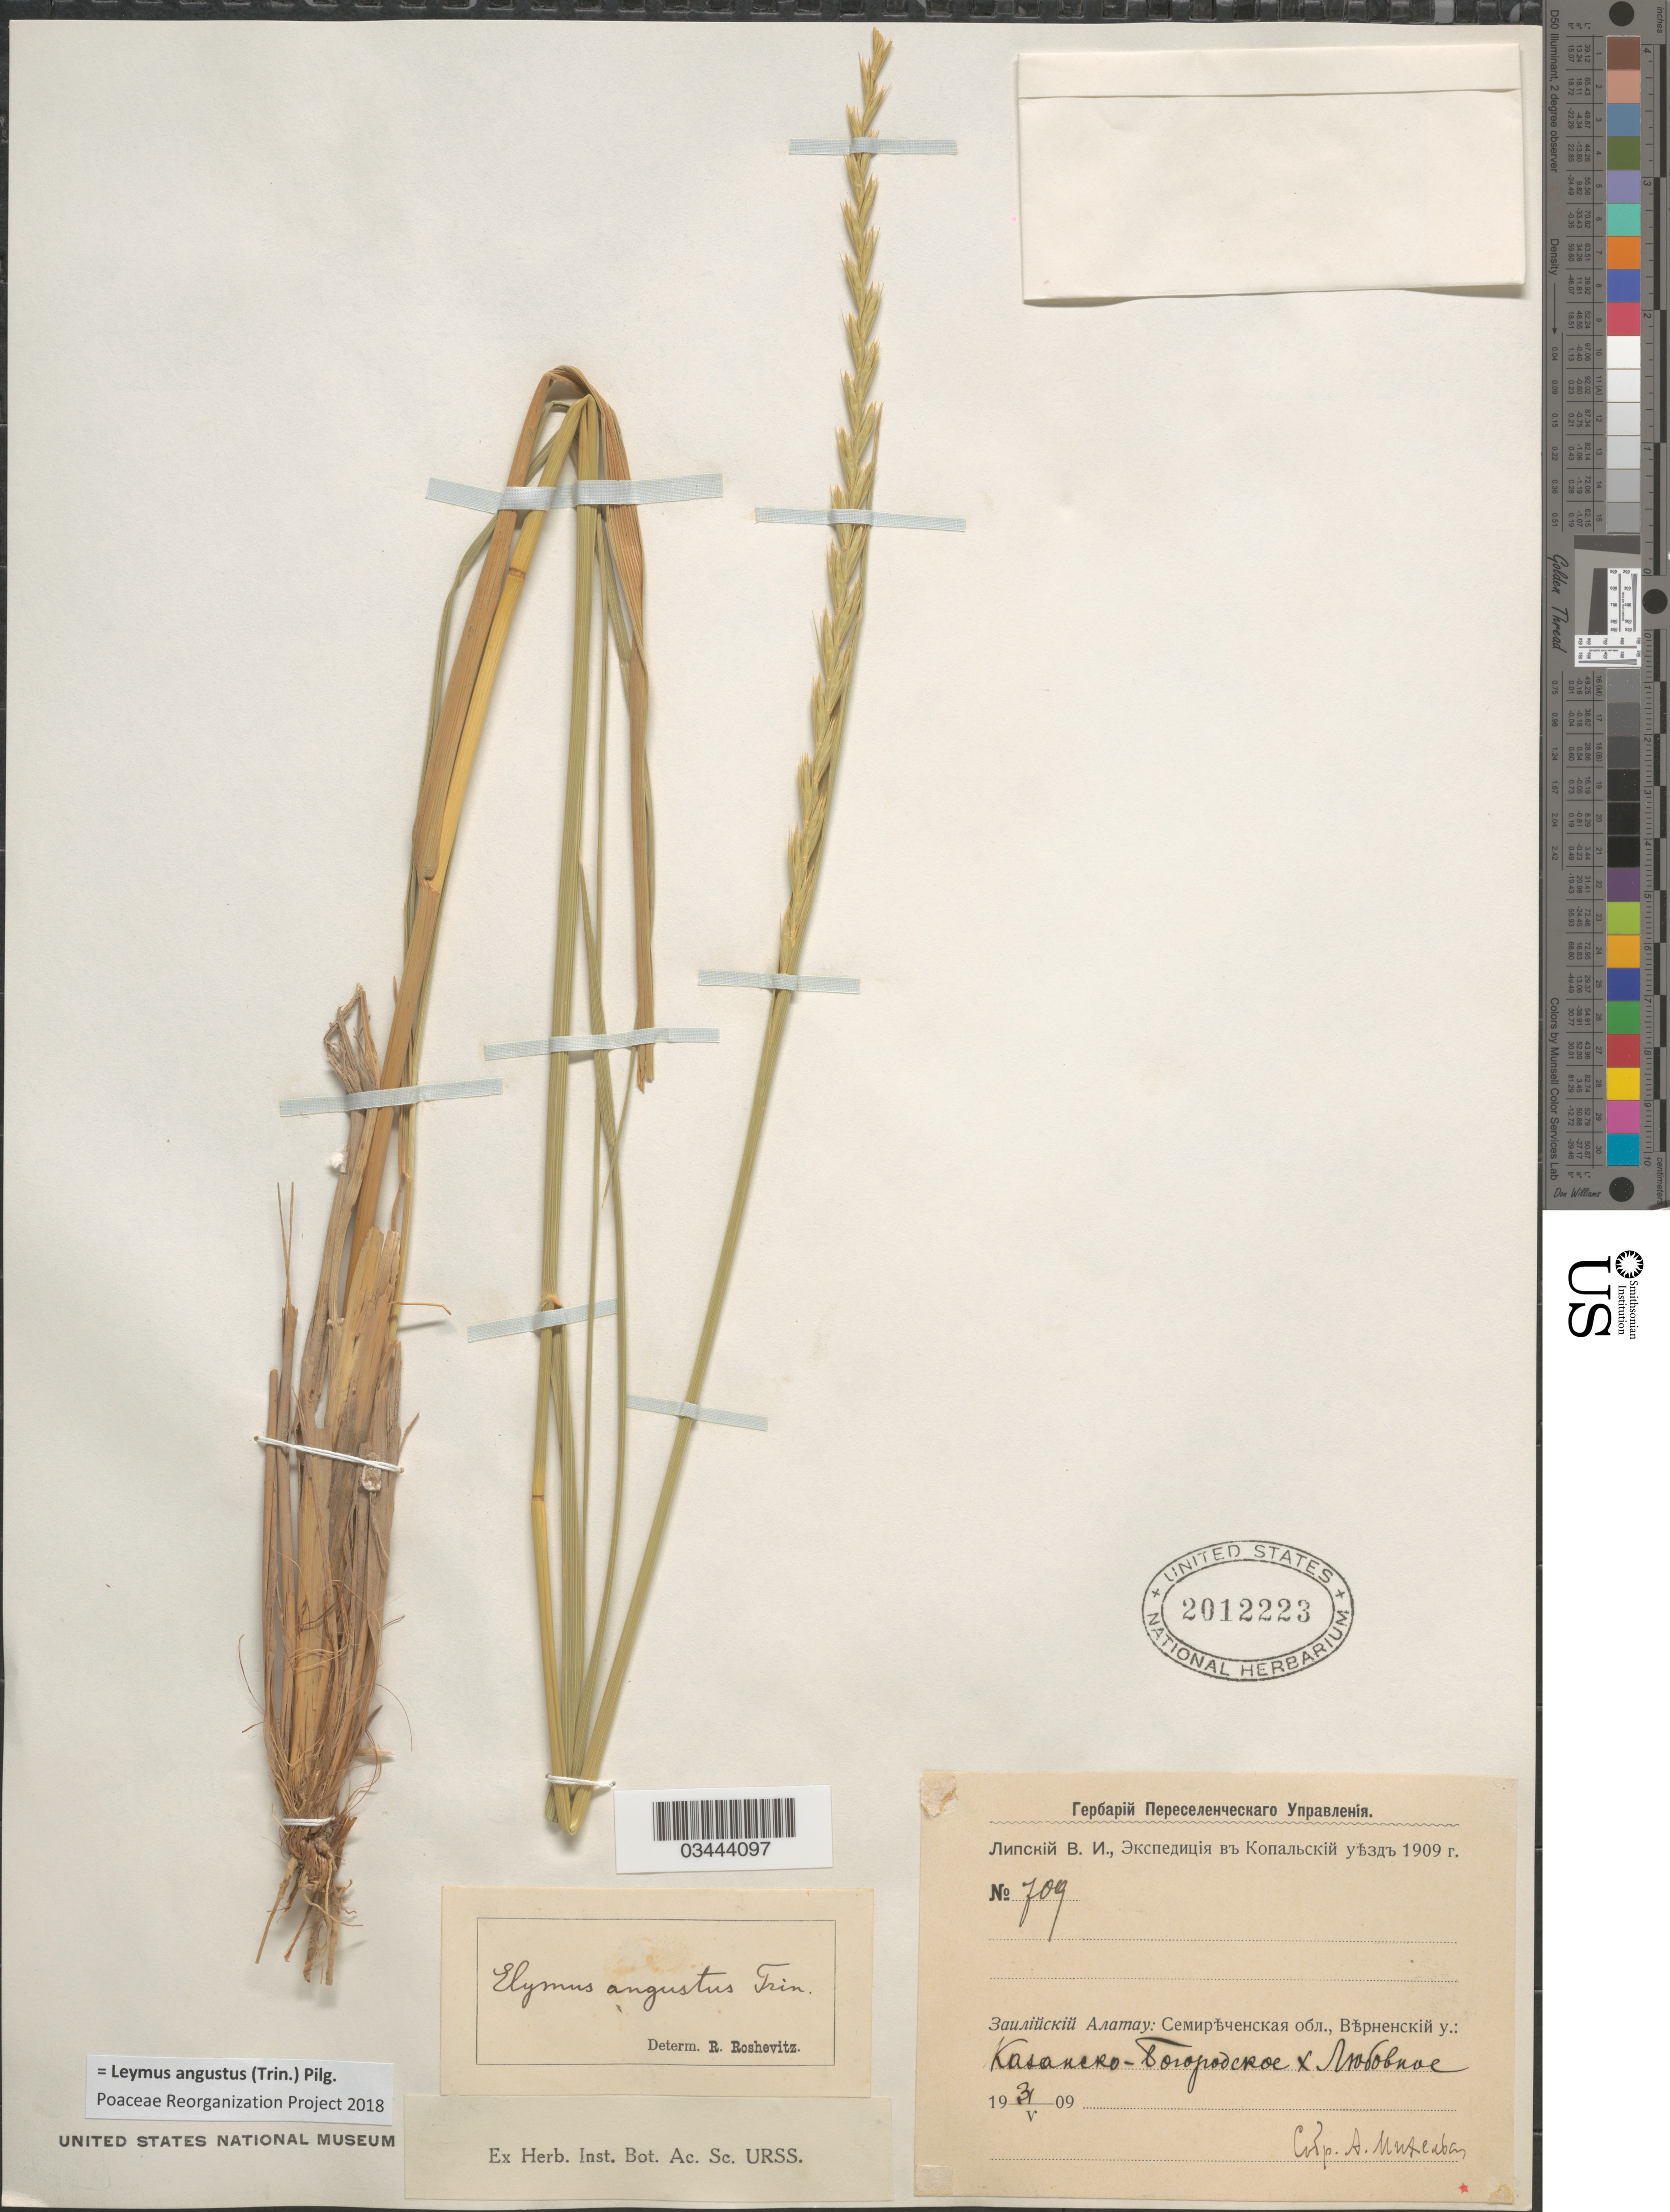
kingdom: Plantae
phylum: Tracheophyta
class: Liliopsida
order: Poales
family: Poaceae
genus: Leymus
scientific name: Leymus angustus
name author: (Trin.) Pilg.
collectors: A. Mikhelson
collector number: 709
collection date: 1909-05-31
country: Kazakhstan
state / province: Almaty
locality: Zailiyskiy Alatau, Kazansko-Bogorodskoe, Lyubovnoe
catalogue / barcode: US 2012223